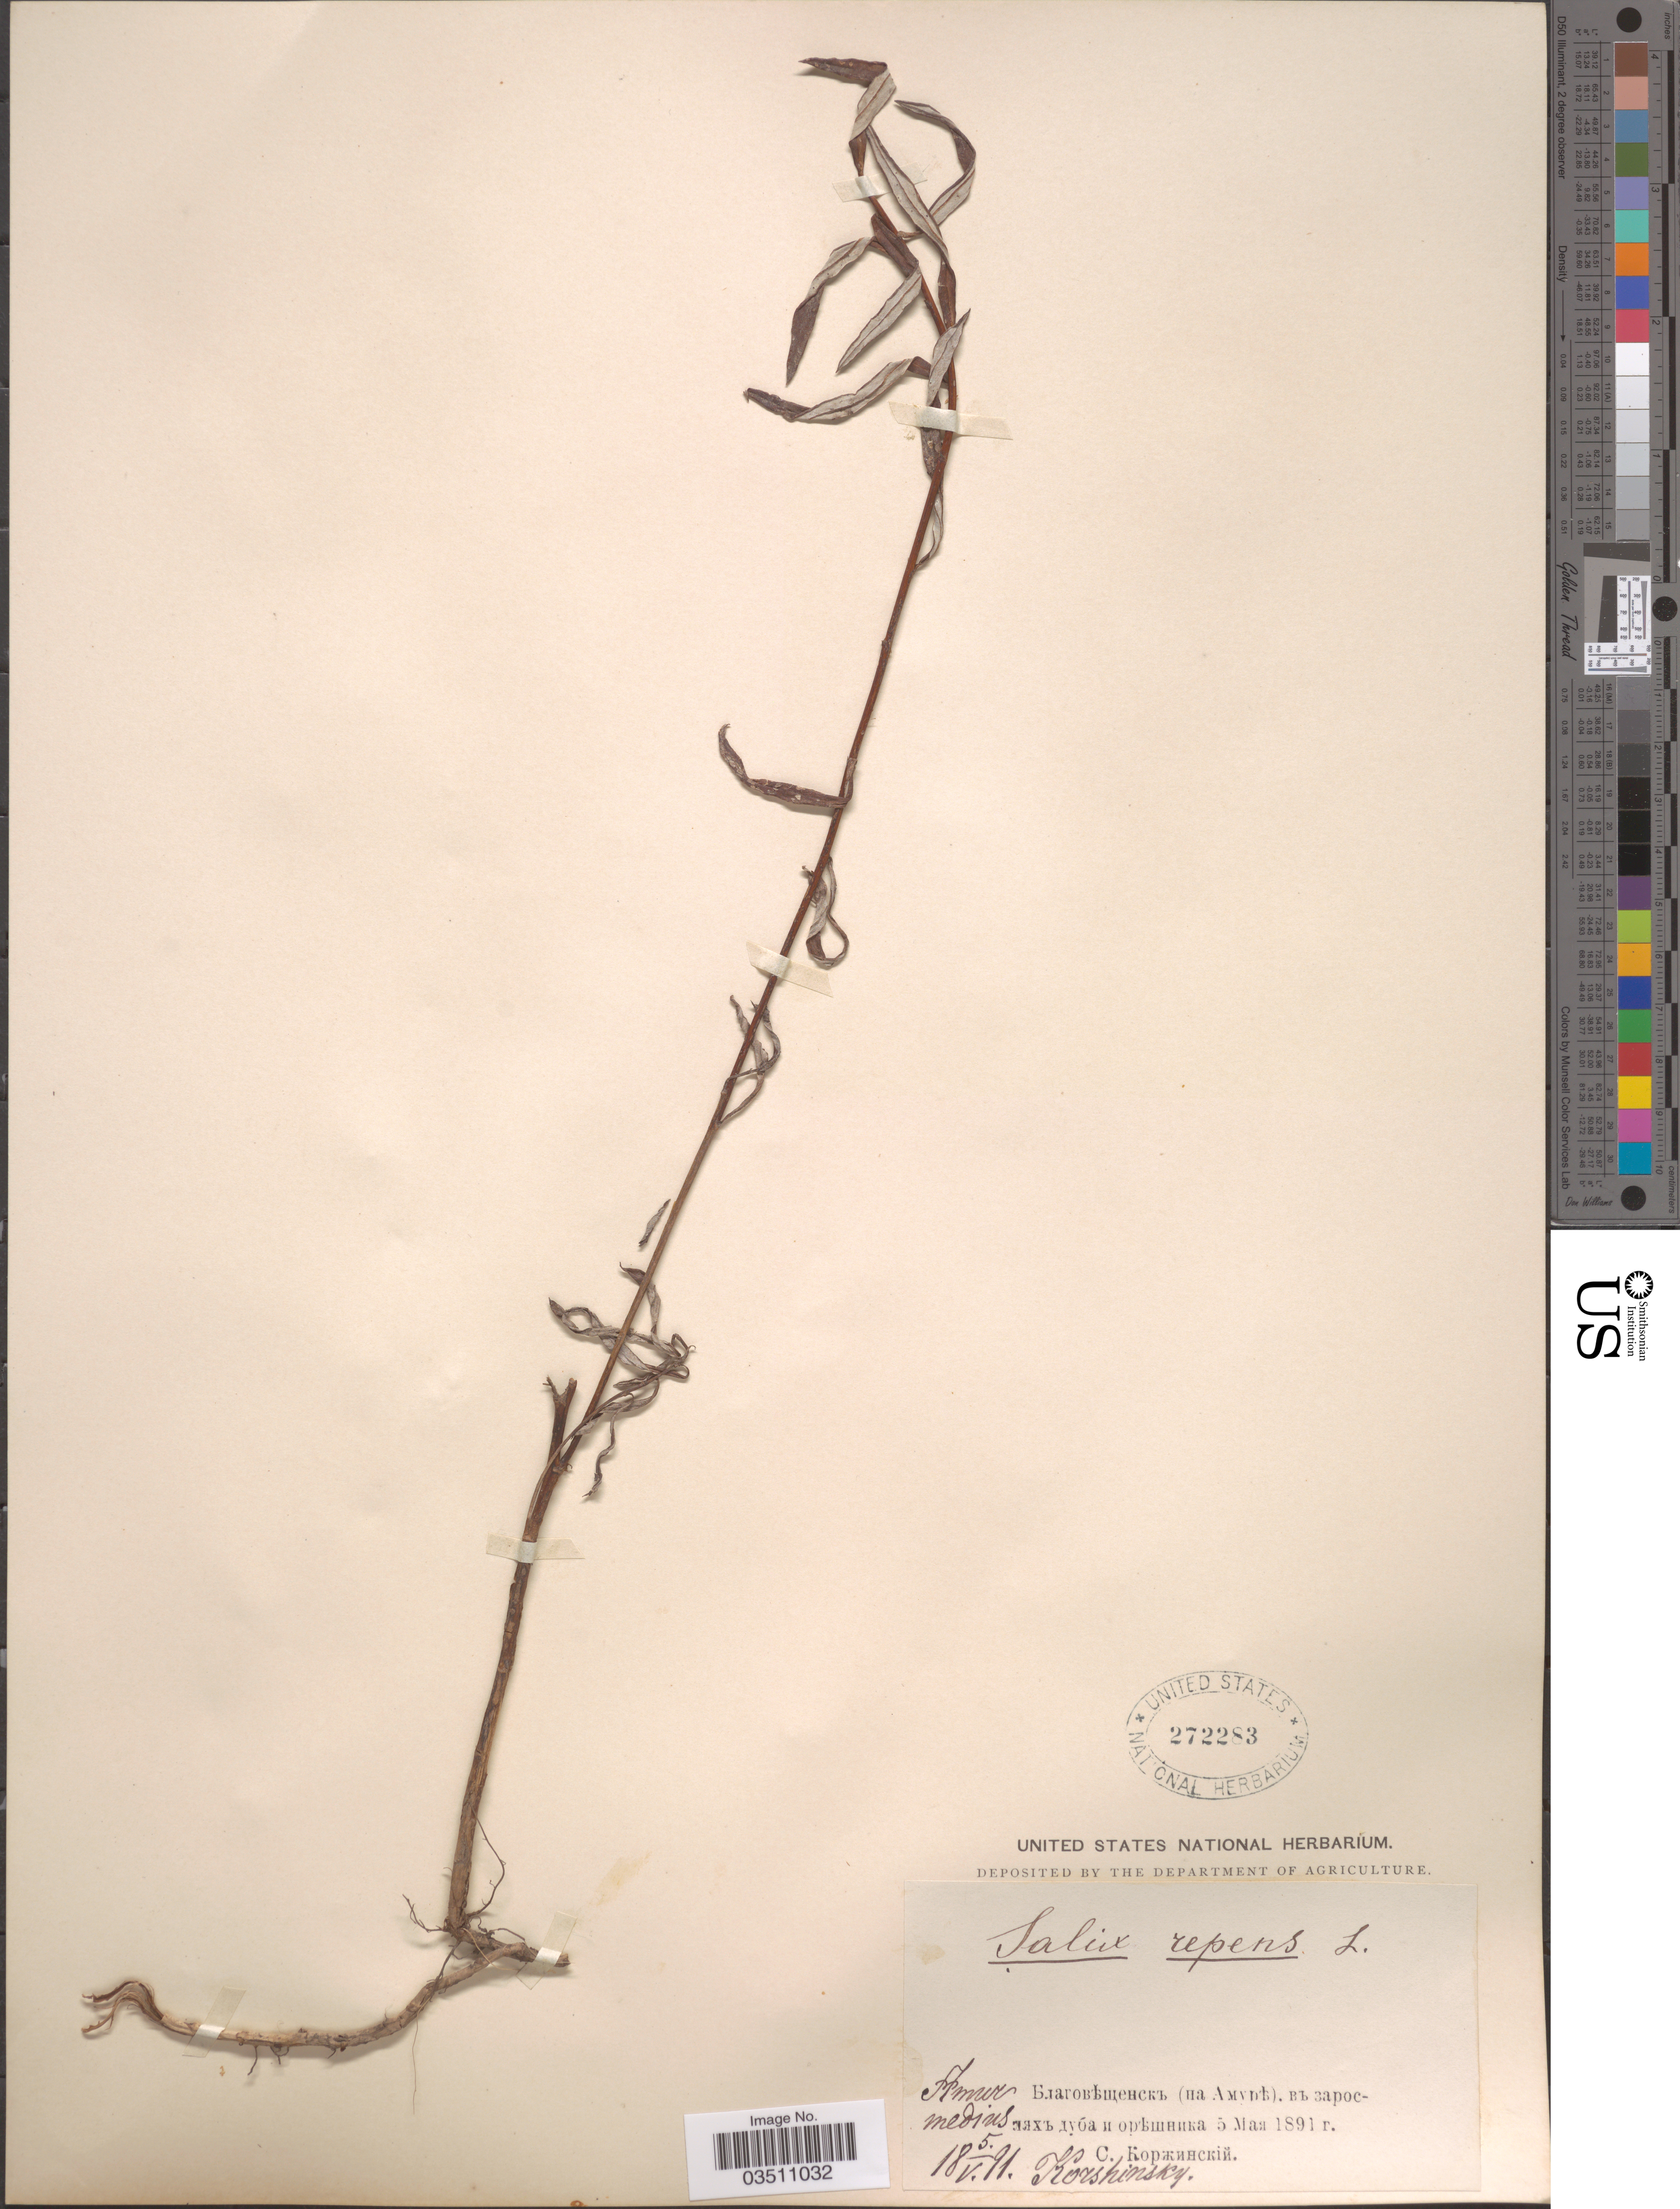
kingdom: Plantae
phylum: Tracheophyta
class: Magnoliopsida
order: Malpighiales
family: Salicaceae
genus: Salix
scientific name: Salix repens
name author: L.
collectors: Korshinsky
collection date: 1891-05-05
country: Russian Federation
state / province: Amur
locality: Amur medius.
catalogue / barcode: US 272283